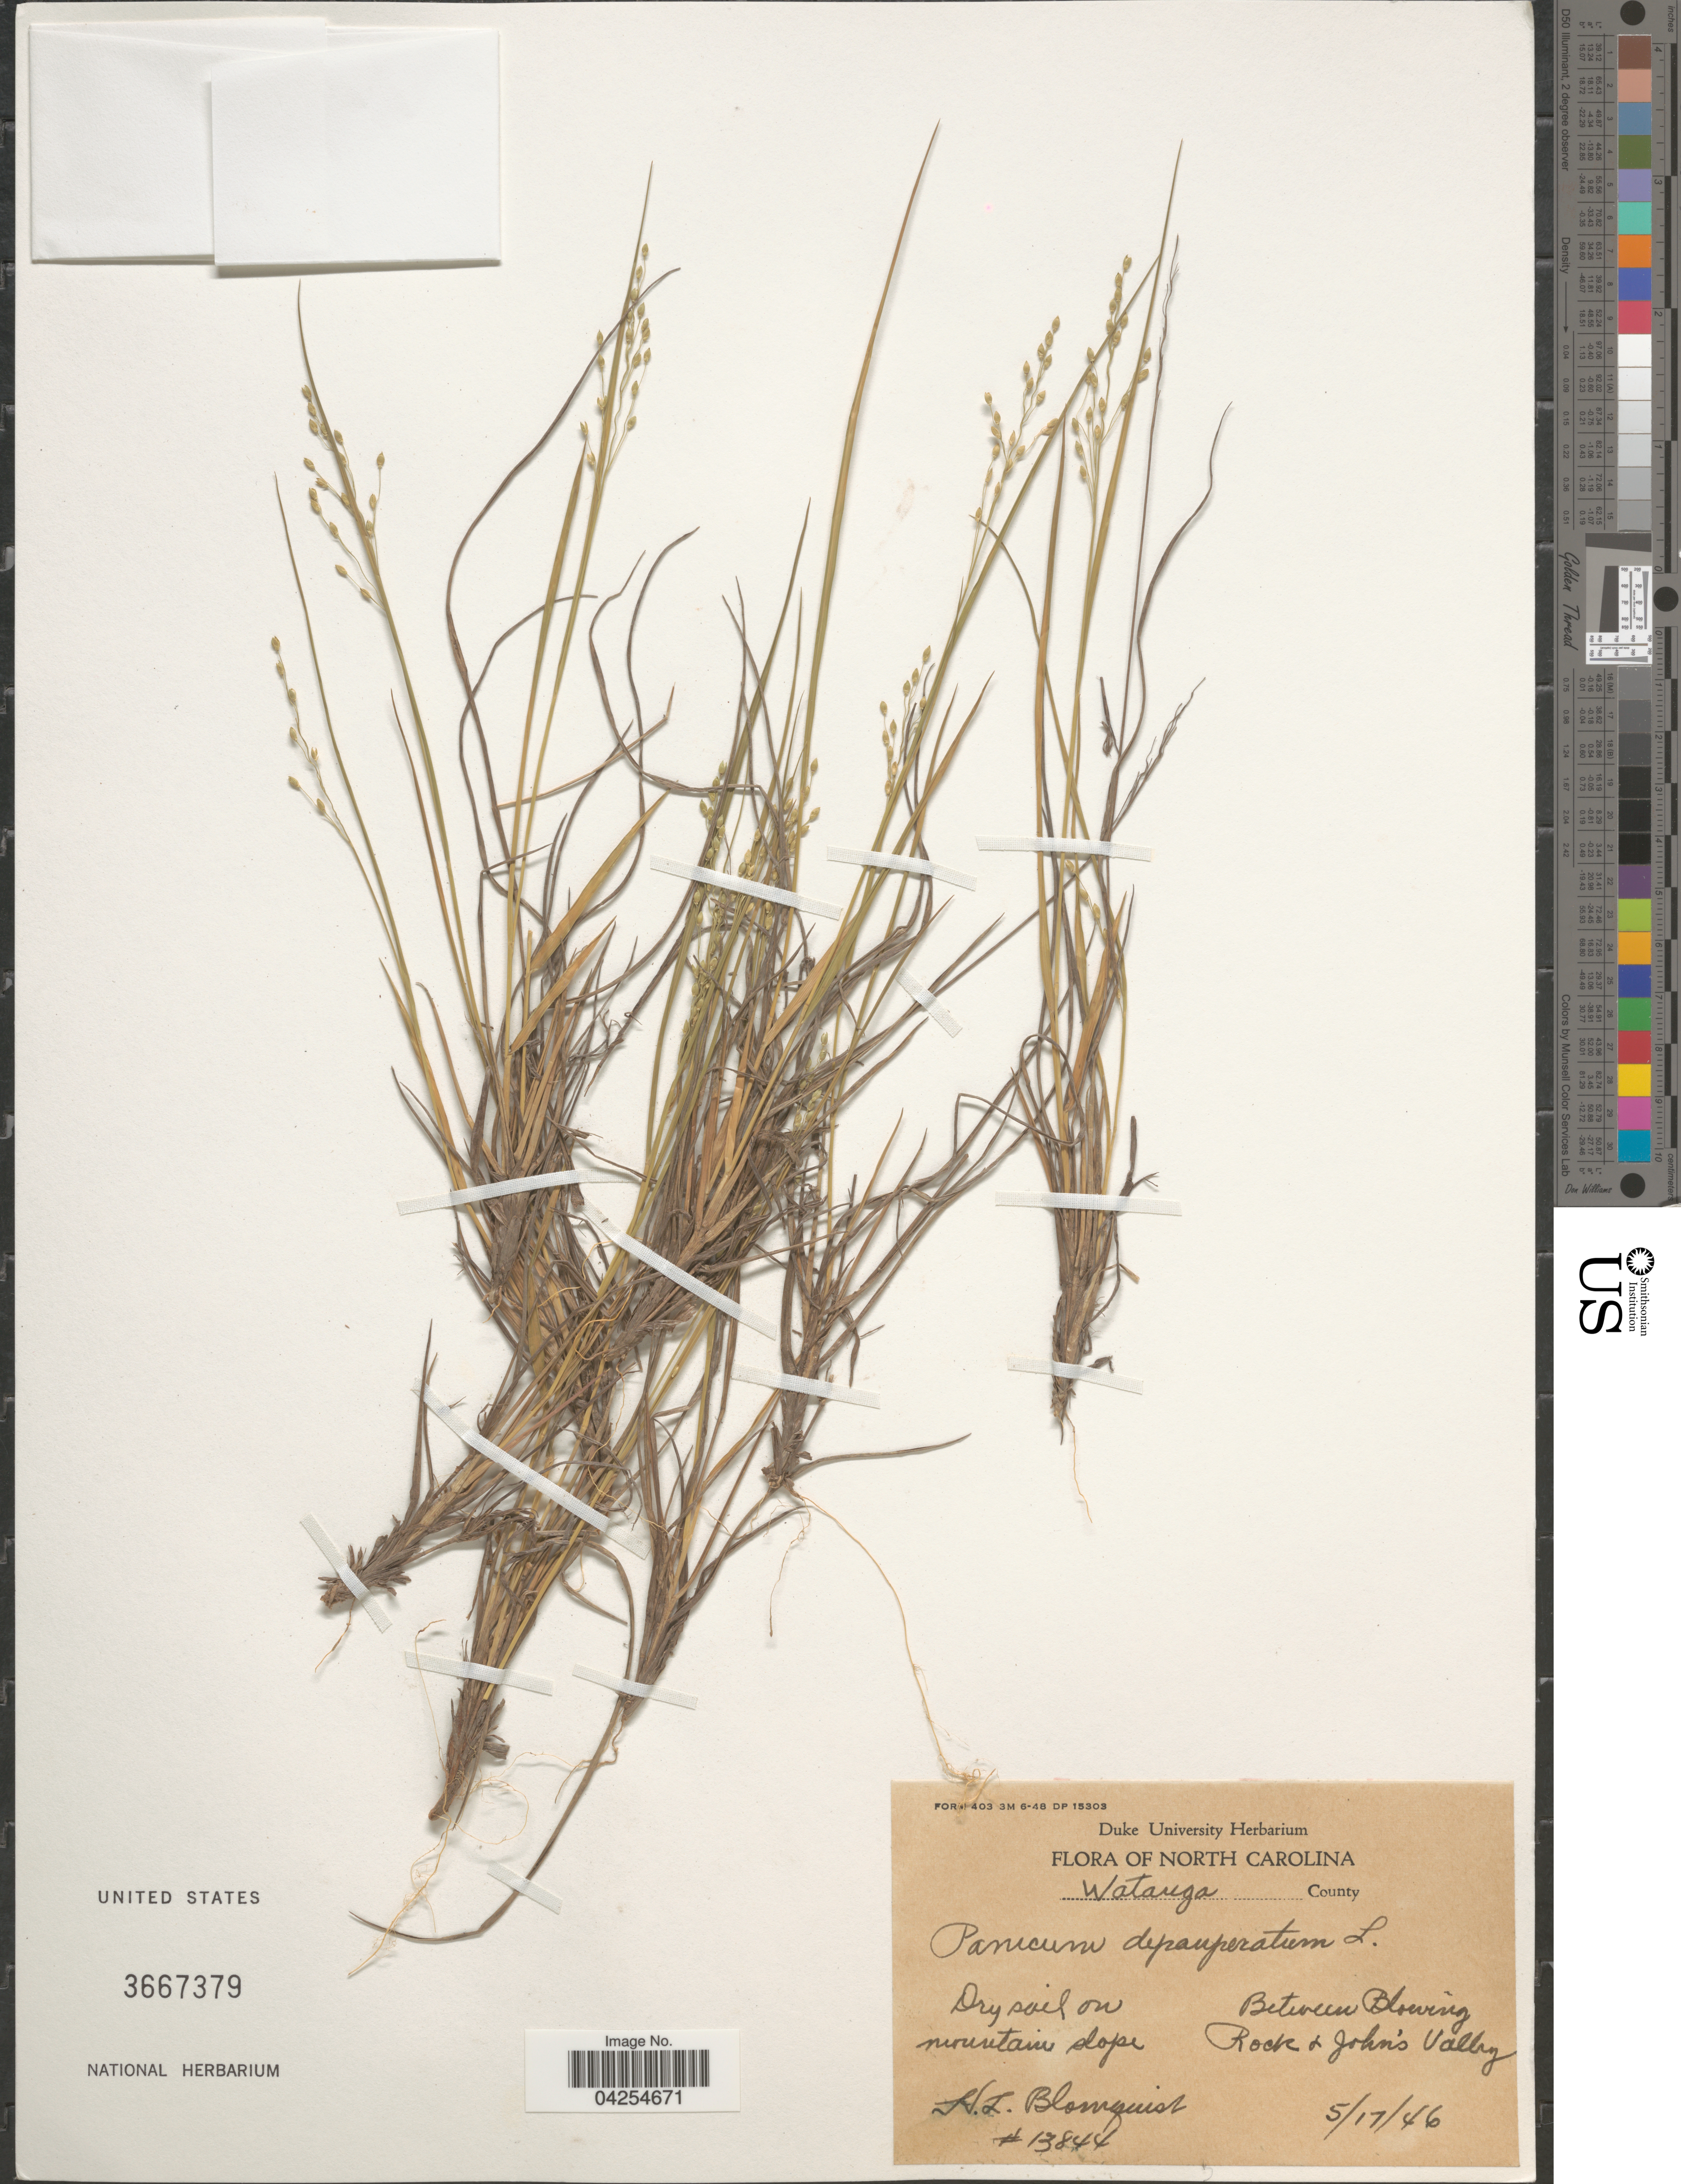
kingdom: Plantae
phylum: Tracheophyta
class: Liliopsida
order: Poales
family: Poaceae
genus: Dichanthelium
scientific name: Dichanthelium depauperatum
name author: (Muhl.) Gould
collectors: H. Blomquist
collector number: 13844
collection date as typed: Transcribed d/m/y: 17/5/46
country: United States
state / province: North Carolina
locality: Watauga County. Dry soil on mountain slope. Between Vlowing Rock & John's Valley.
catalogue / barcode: US 3667379